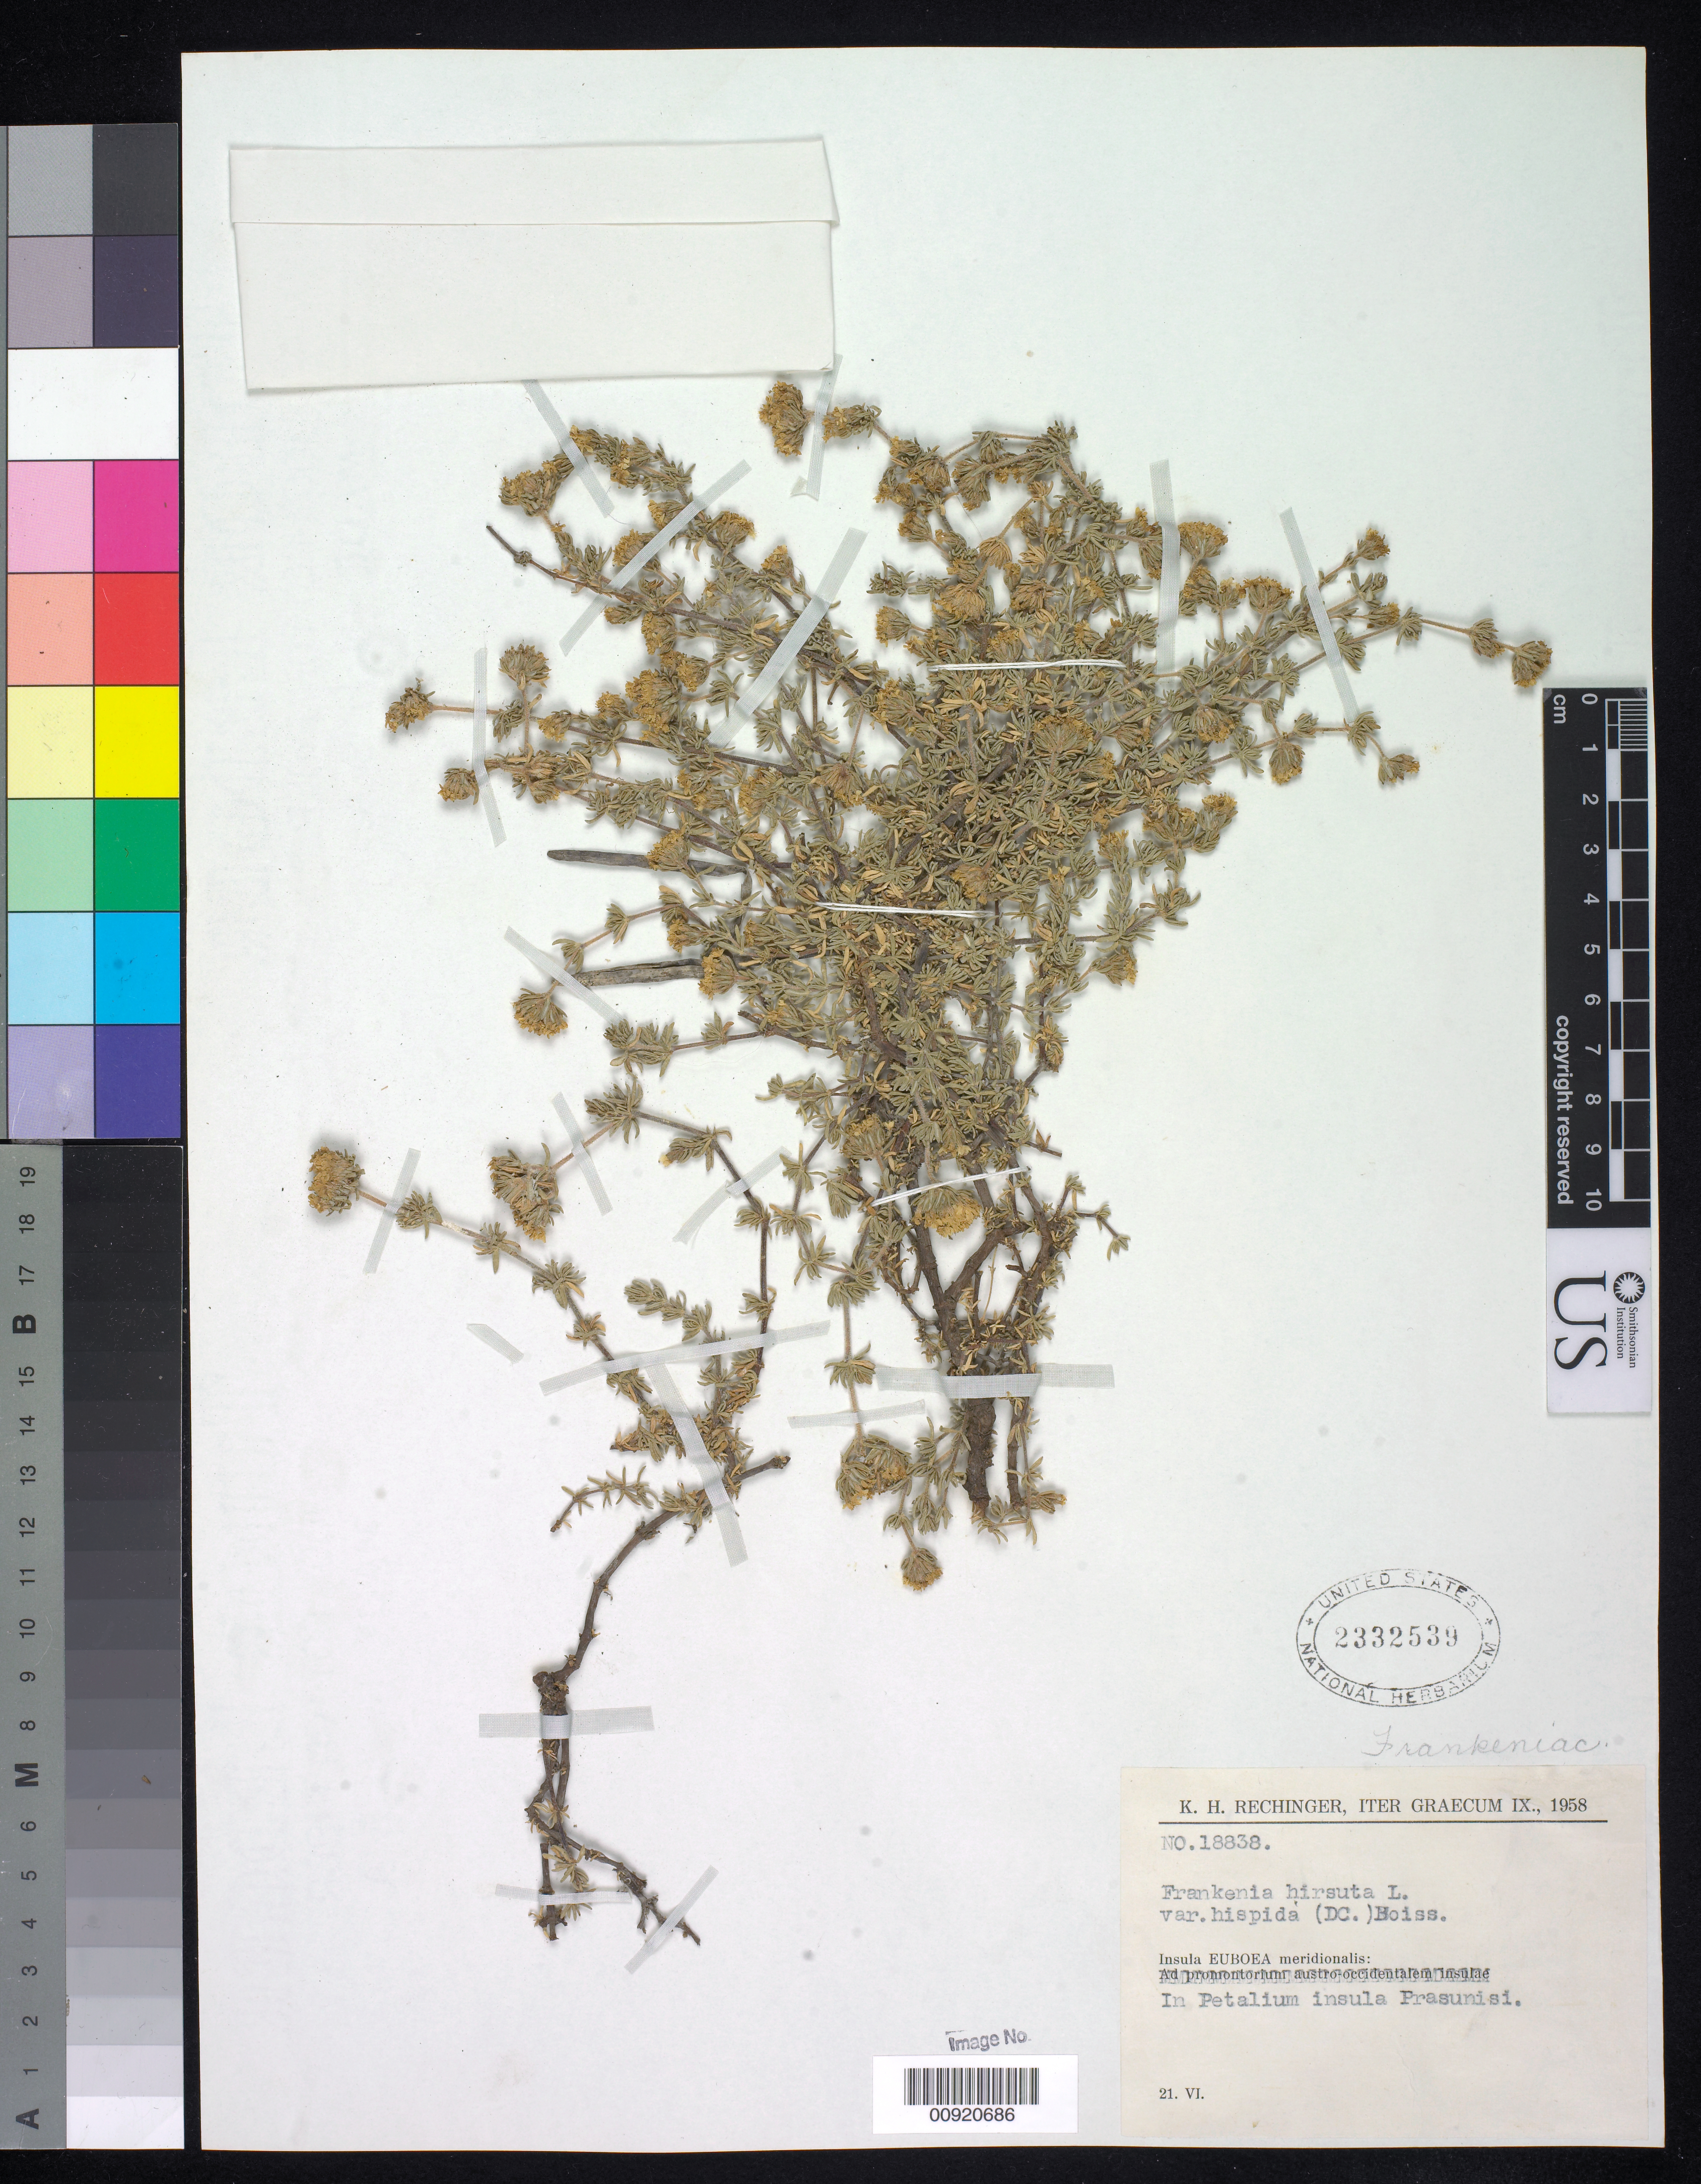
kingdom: Plantae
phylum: Tracheophyta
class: Magnoliopsida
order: Caryophyllales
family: Frankeniaceae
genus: Frankenia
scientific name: Frankenia hirsuta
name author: L.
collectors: K. H. Rechinger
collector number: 18838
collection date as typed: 21 Jun 1958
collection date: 1958-06-21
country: Greece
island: Euboea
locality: Ad promontorium austro occidentalem insulae; ini Petalium insula Prasunisi.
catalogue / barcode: US 2332539